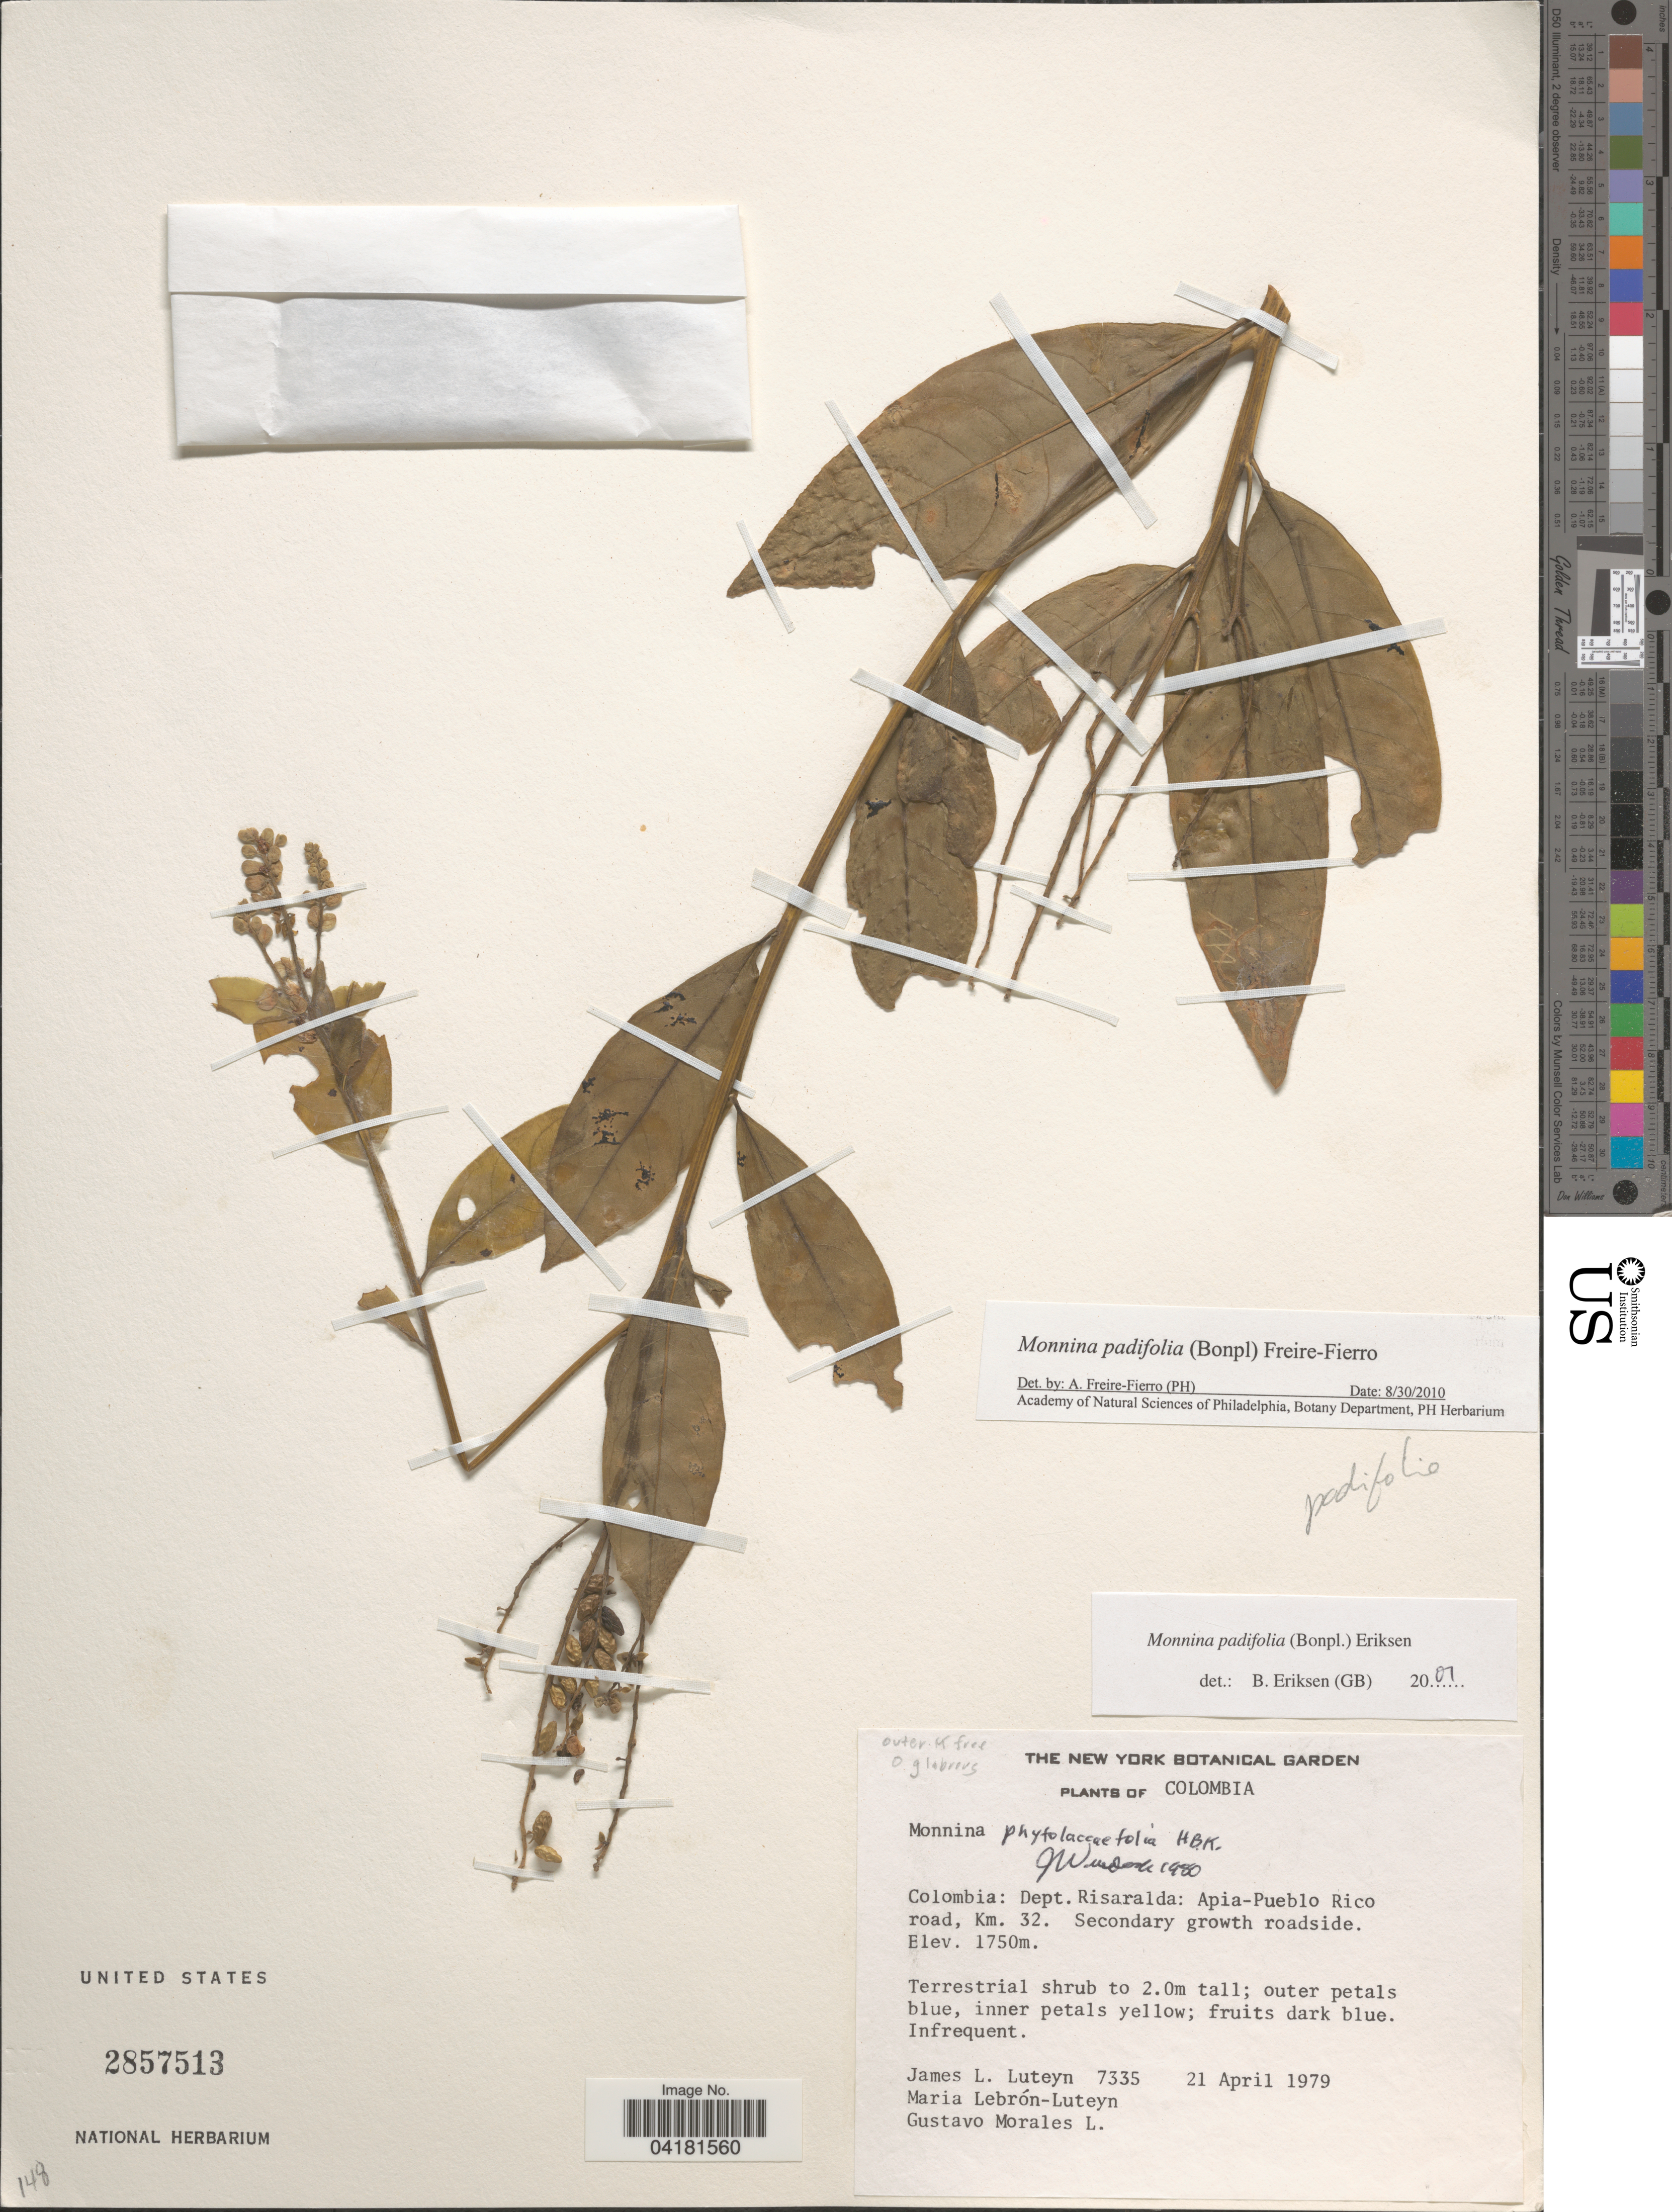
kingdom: Plantae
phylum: Tracheophyta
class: Magnoliopsida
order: Fabales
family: Polygalaceae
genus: Monnina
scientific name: Monnina padifolia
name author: (Bonpl.) Freire-Fierro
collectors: J. Luteyn, M. L. Lebrón-Luteyn & G. Morales L.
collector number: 7335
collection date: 1979-04-21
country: Colombia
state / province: Risaralda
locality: Dept. Risaralda: Apia-Pueblo Rico road, Km. 32.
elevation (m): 1750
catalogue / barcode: US 2857513